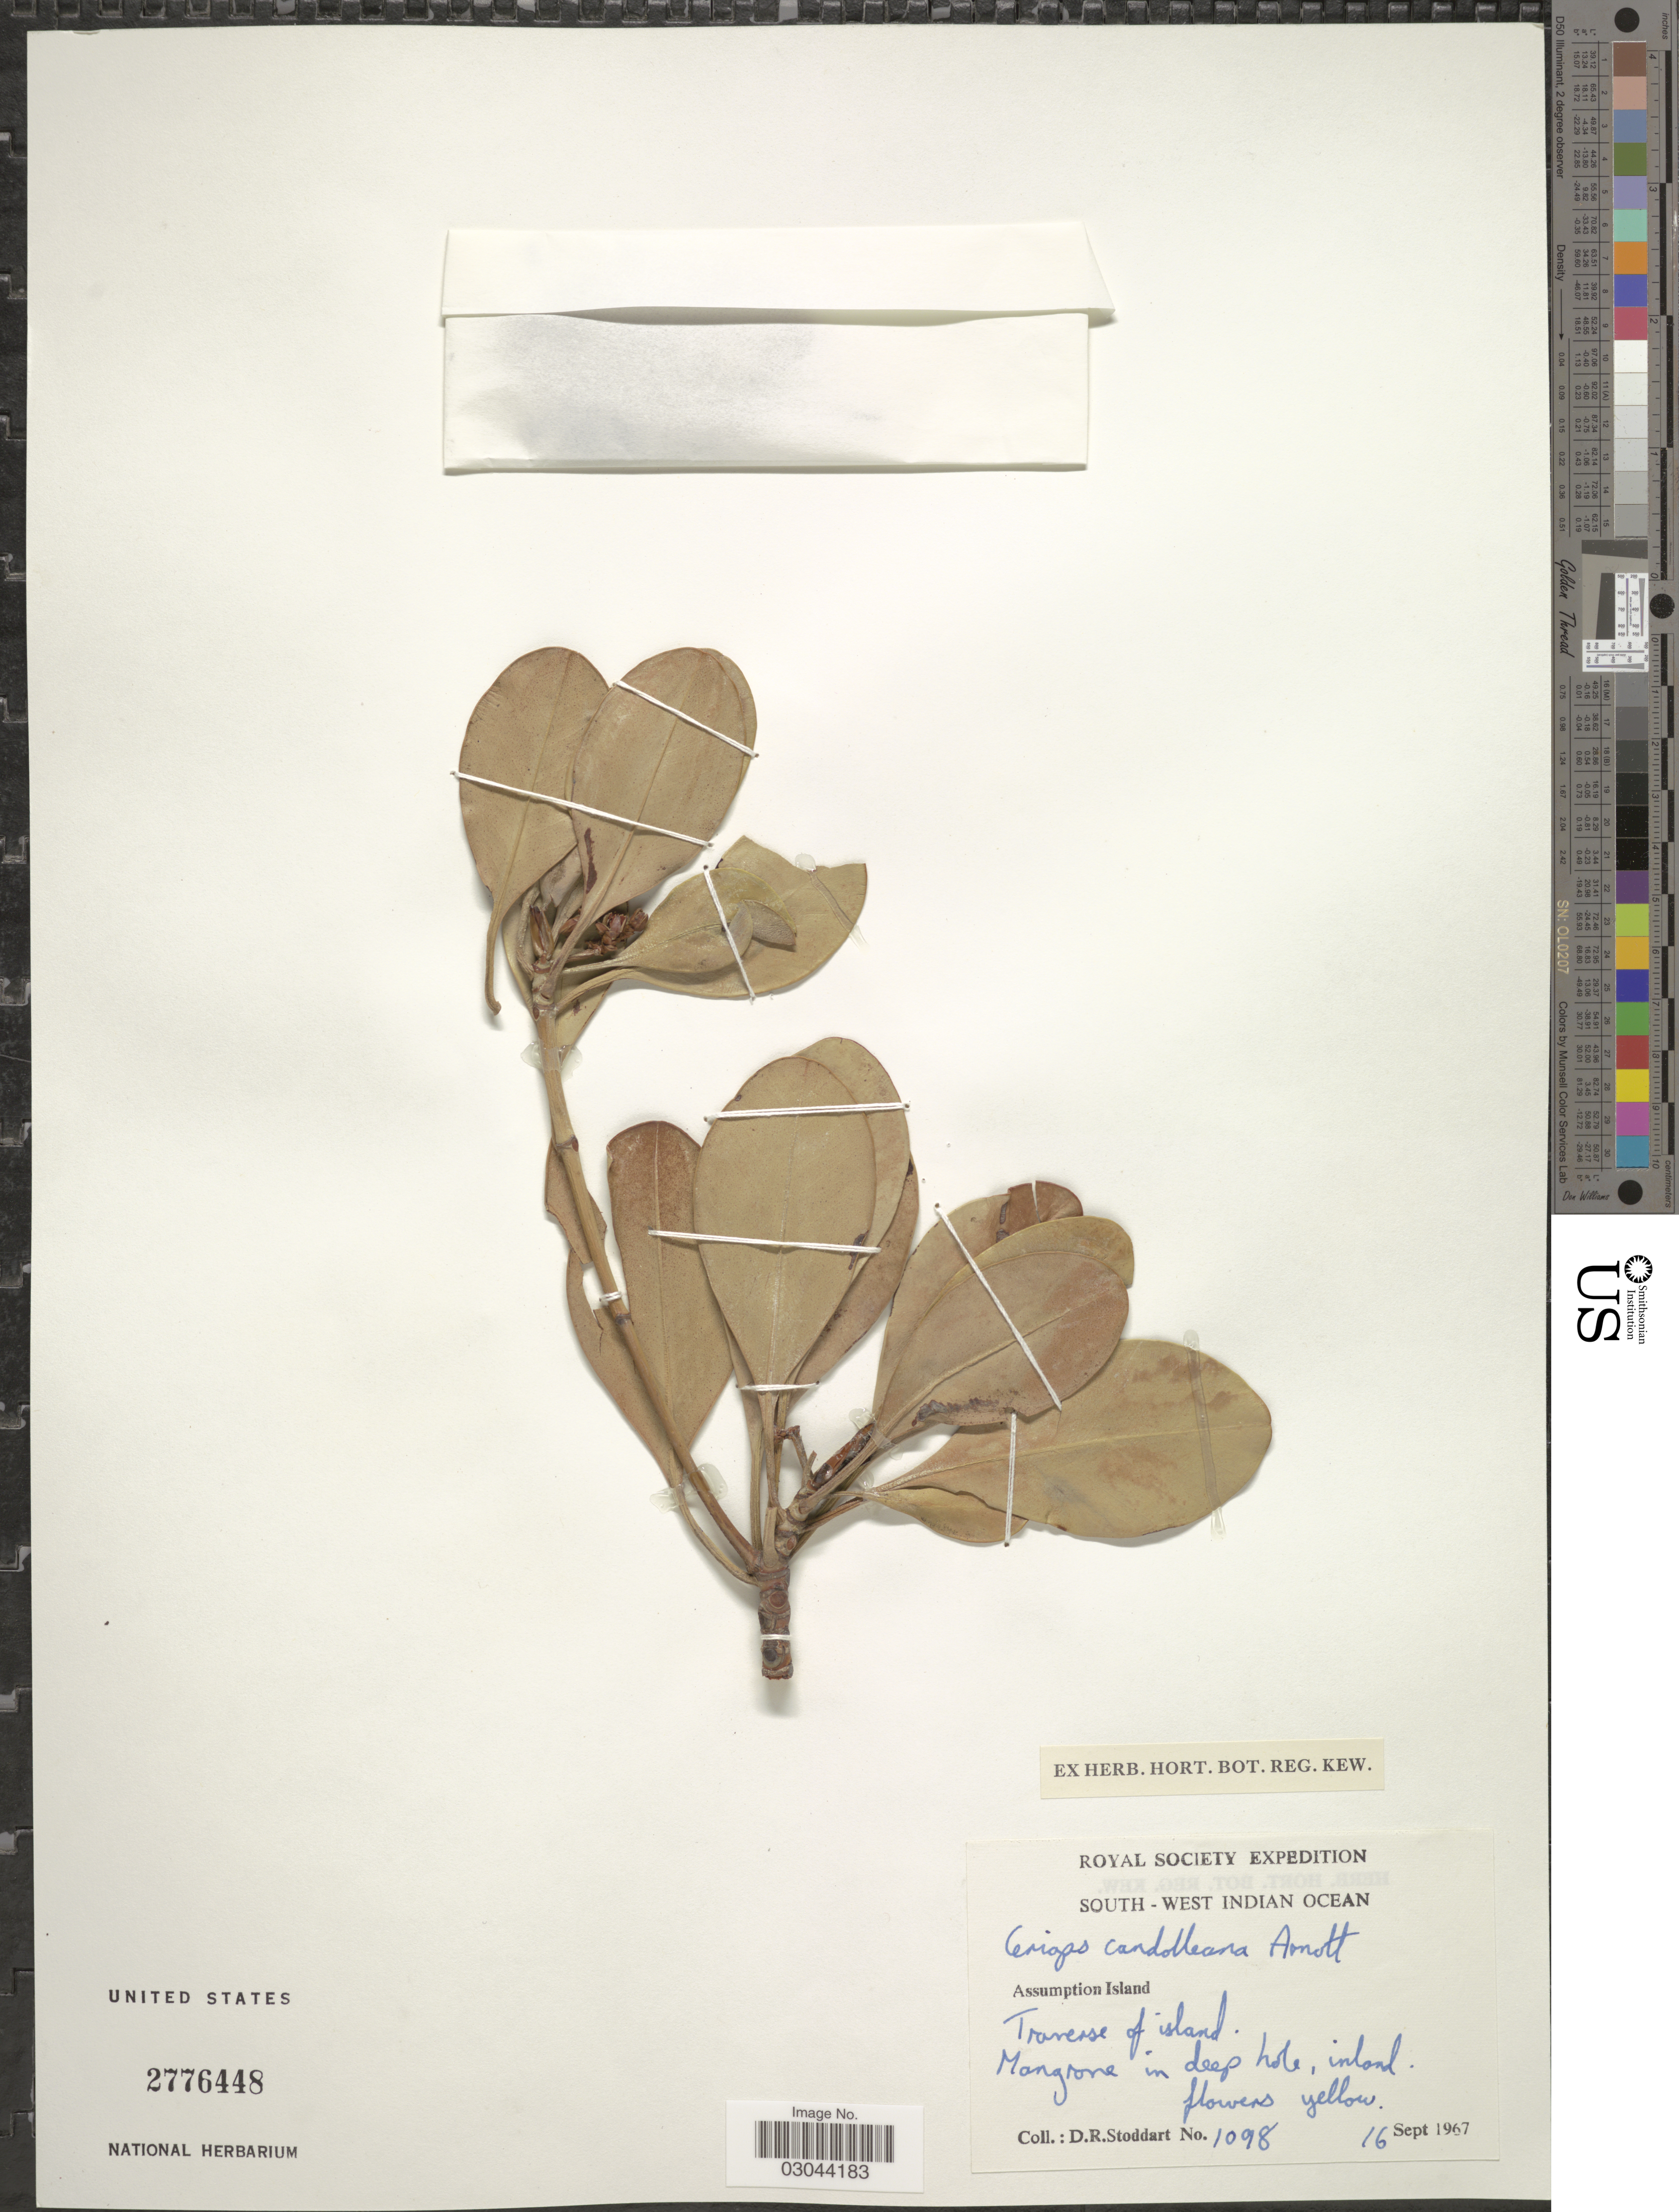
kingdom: Plantae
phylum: Tracheophyta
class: Magnoliopsida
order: Malpighiales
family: Rhizophoraceae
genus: Ceriops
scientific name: Ceriops tagal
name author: (Perr.) C.B. Rob.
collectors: D. R. Stoddart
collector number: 1098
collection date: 1967-09-16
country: Seychelles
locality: South-West Indian Ocean. Assumption Island. Traverse of island.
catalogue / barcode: US 2776448